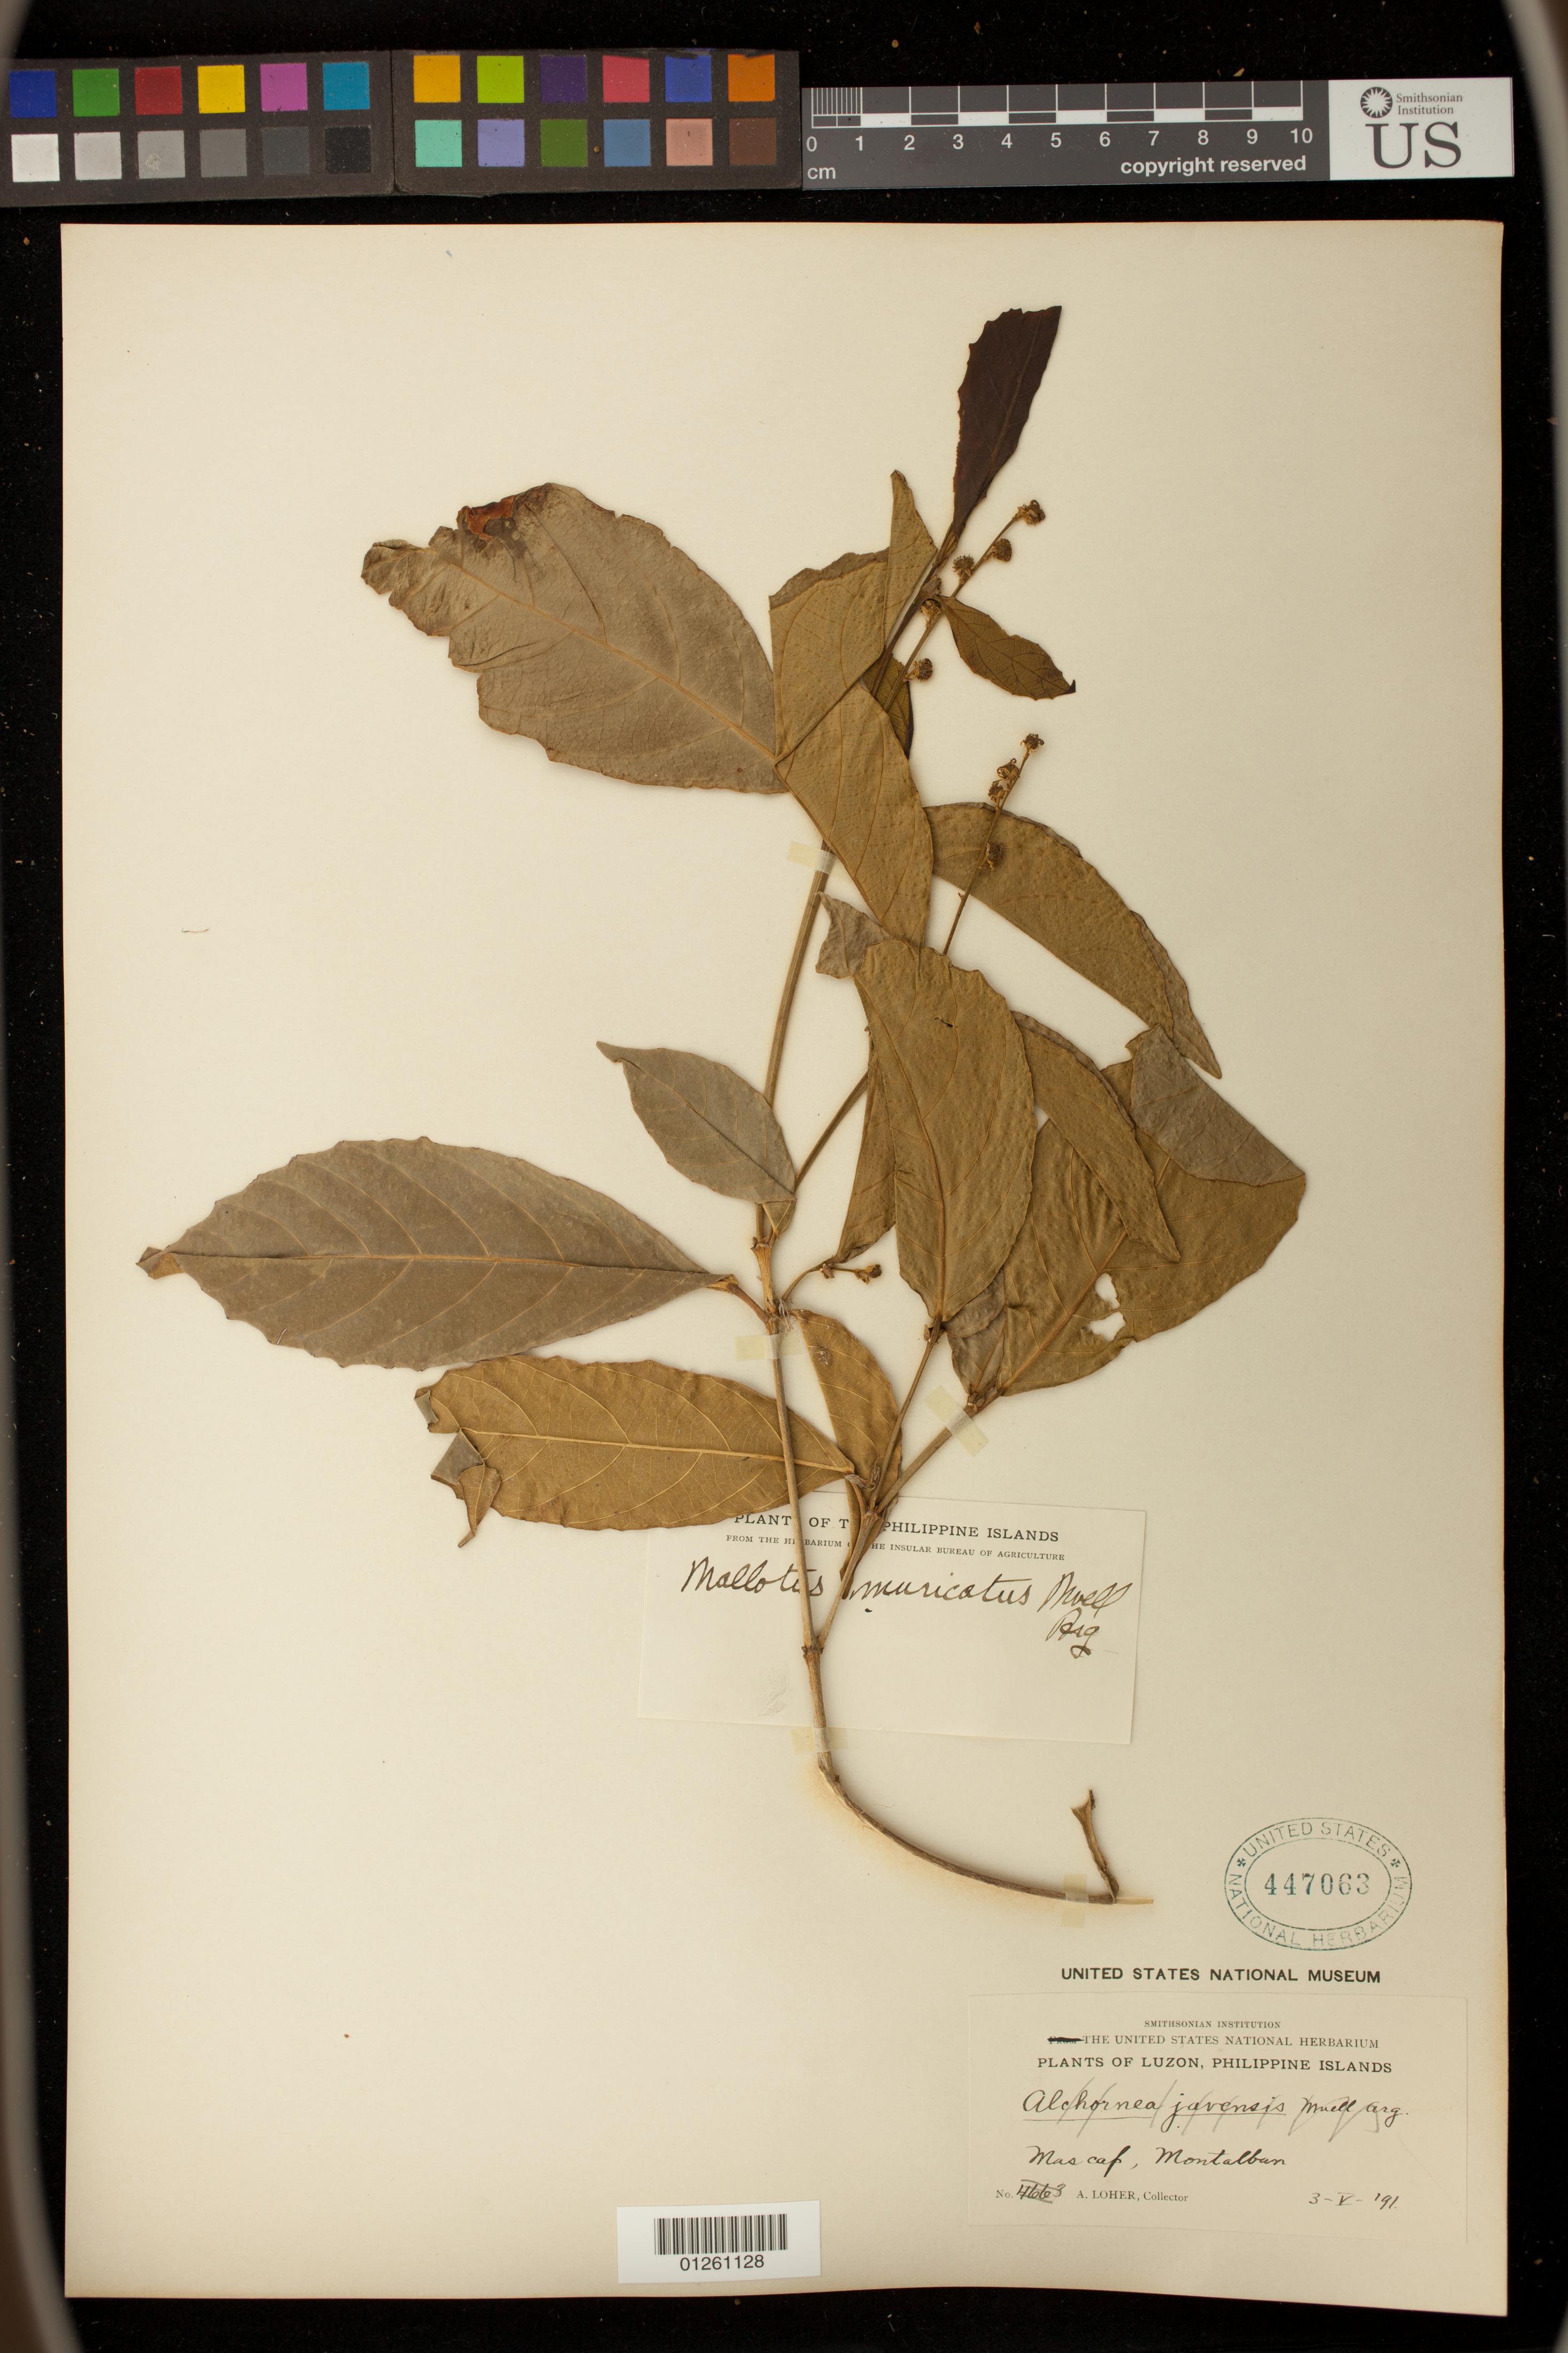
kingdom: Plantae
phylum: Tracheophyta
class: Magnoliopsida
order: Malpighiales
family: Euphorbiaceae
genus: Mallotus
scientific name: Mallotus resinosus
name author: (Blanco) Merr.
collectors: A. Loher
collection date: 1891-05-03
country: Philippines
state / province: Calabarzon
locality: Mascap, Montalban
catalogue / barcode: US 447063